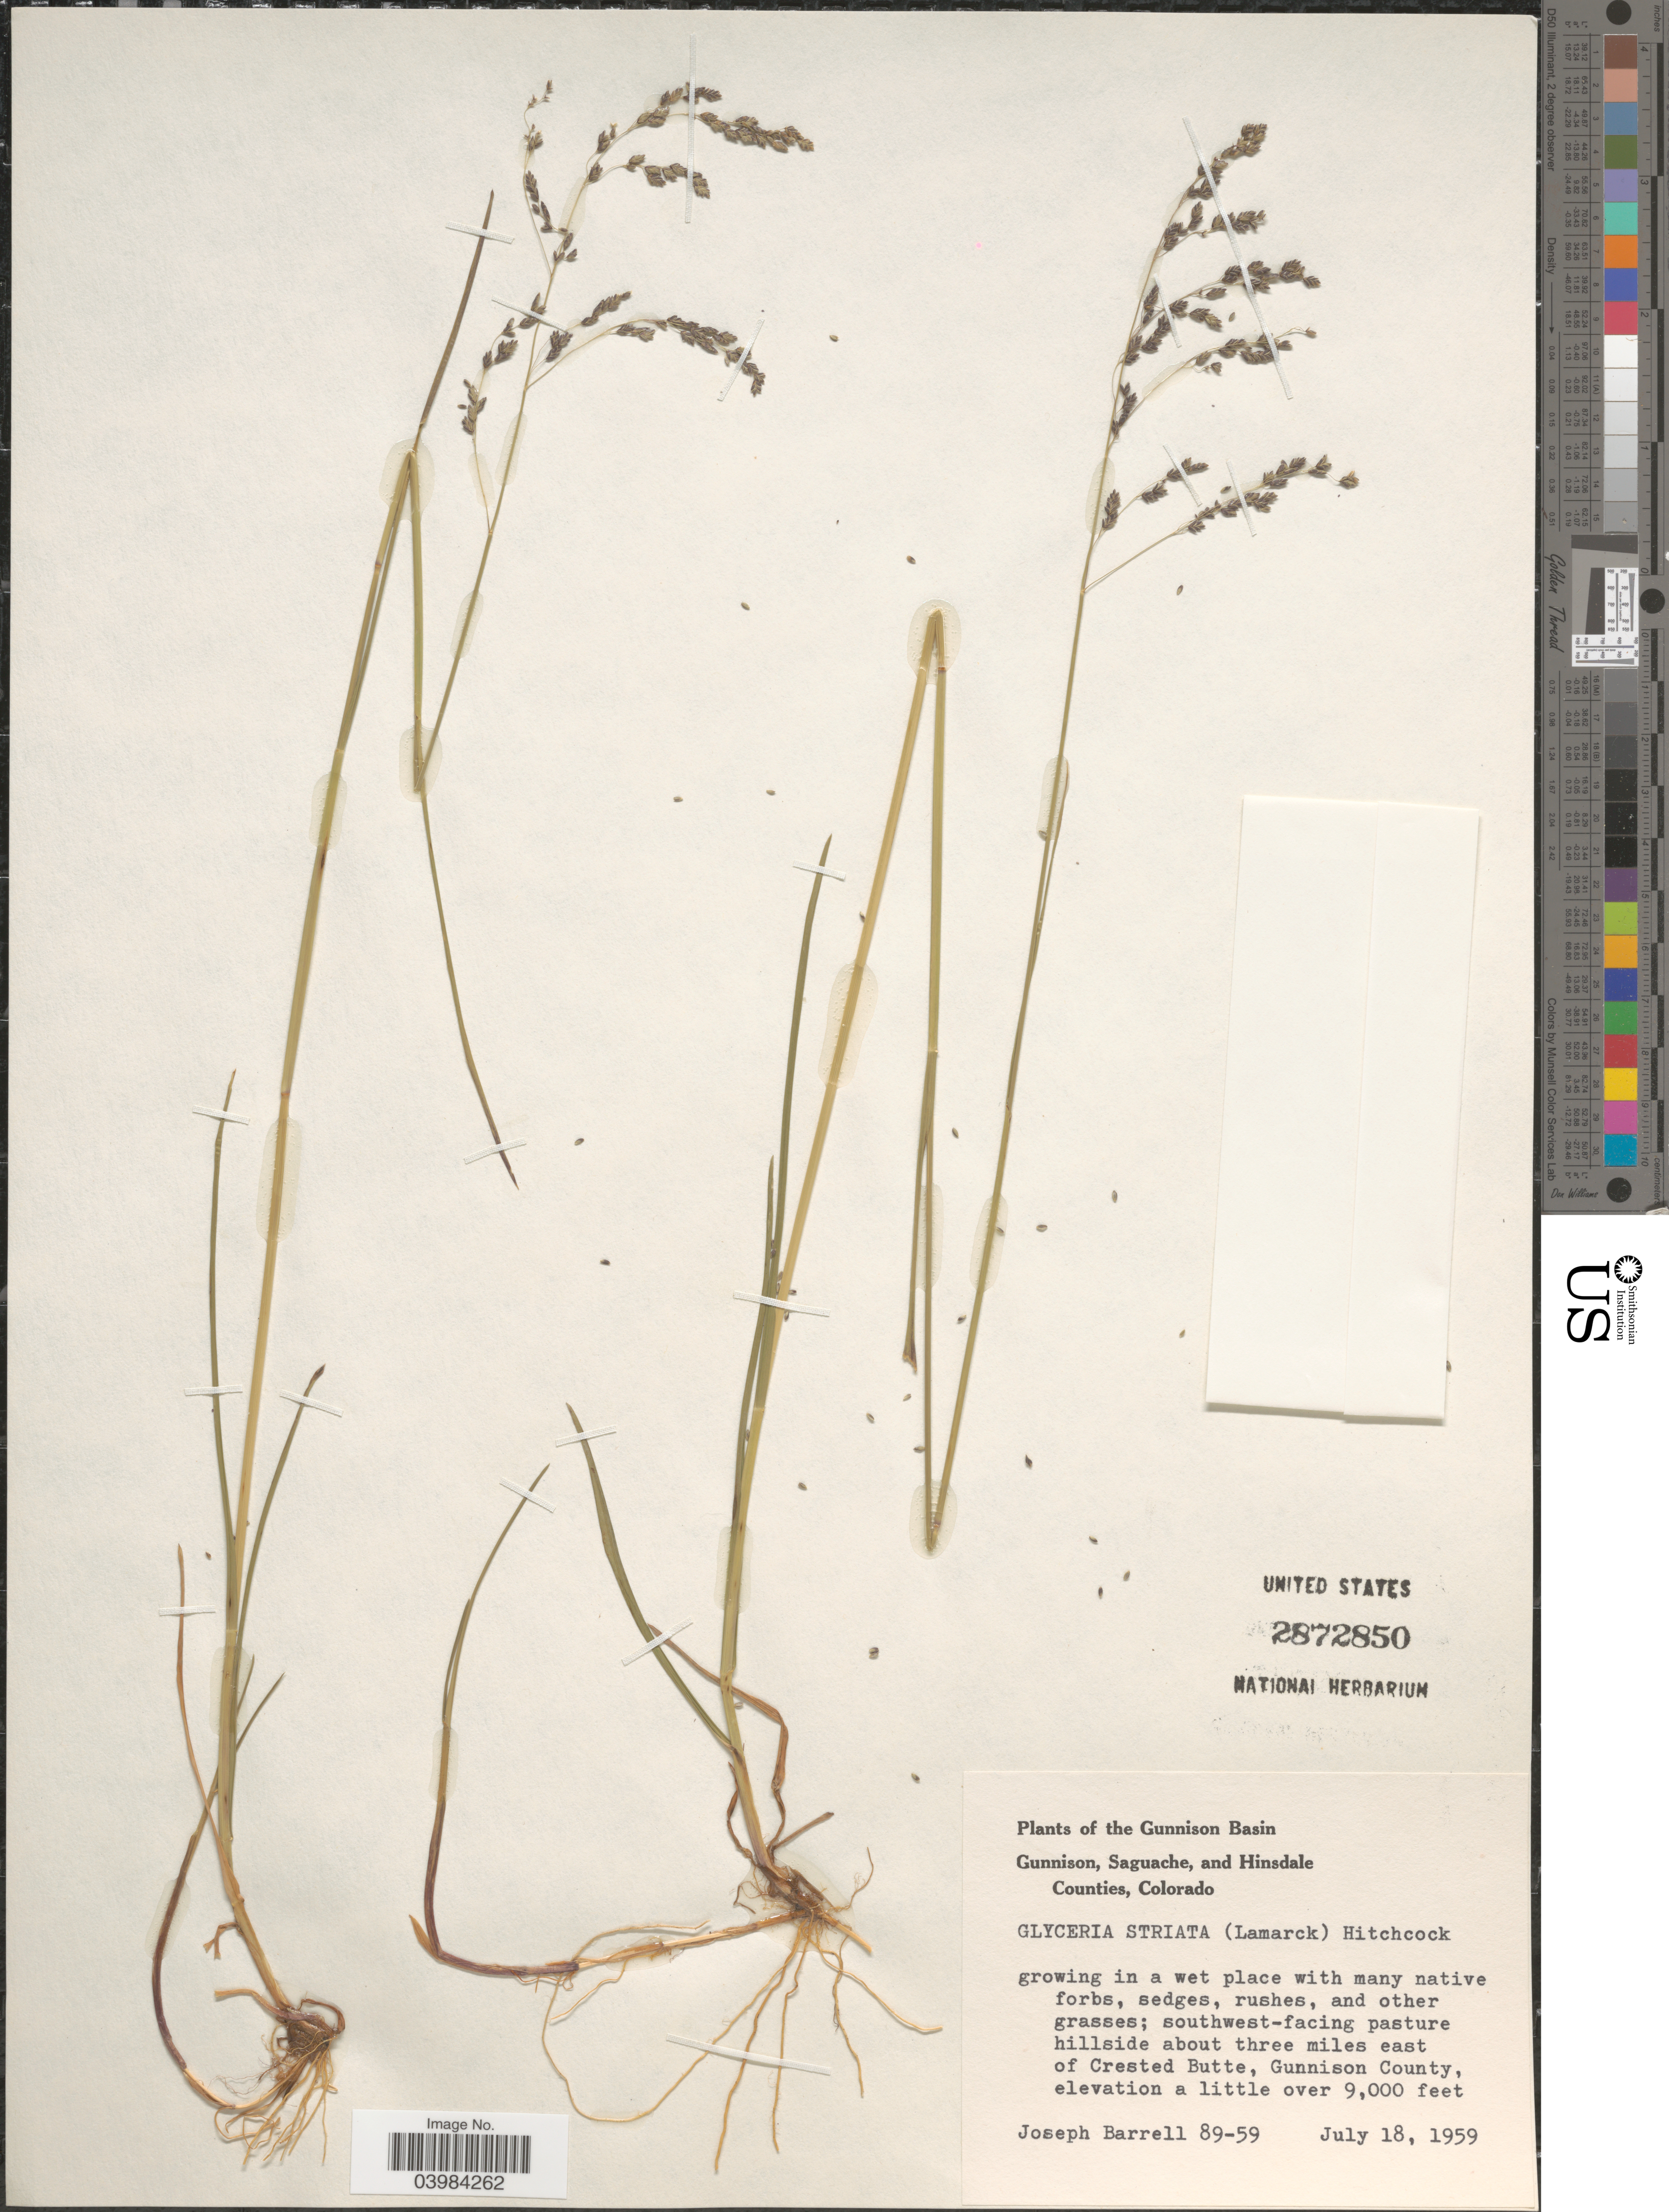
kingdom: Plantae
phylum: Tracheophyta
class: Liliopsida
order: Poales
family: Poaceae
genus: Glyceria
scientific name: Glyceria striata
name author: (Lam.) Hitchc.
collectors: J. Barrell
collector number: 89-59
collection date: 1959-07-18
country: United States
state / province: Colorado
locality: The Gunnison Basin. Southwest-facing pasture hillside about three miles east of Crested Butte, Gunnison County.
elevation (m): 2743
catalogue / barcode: US 2872850